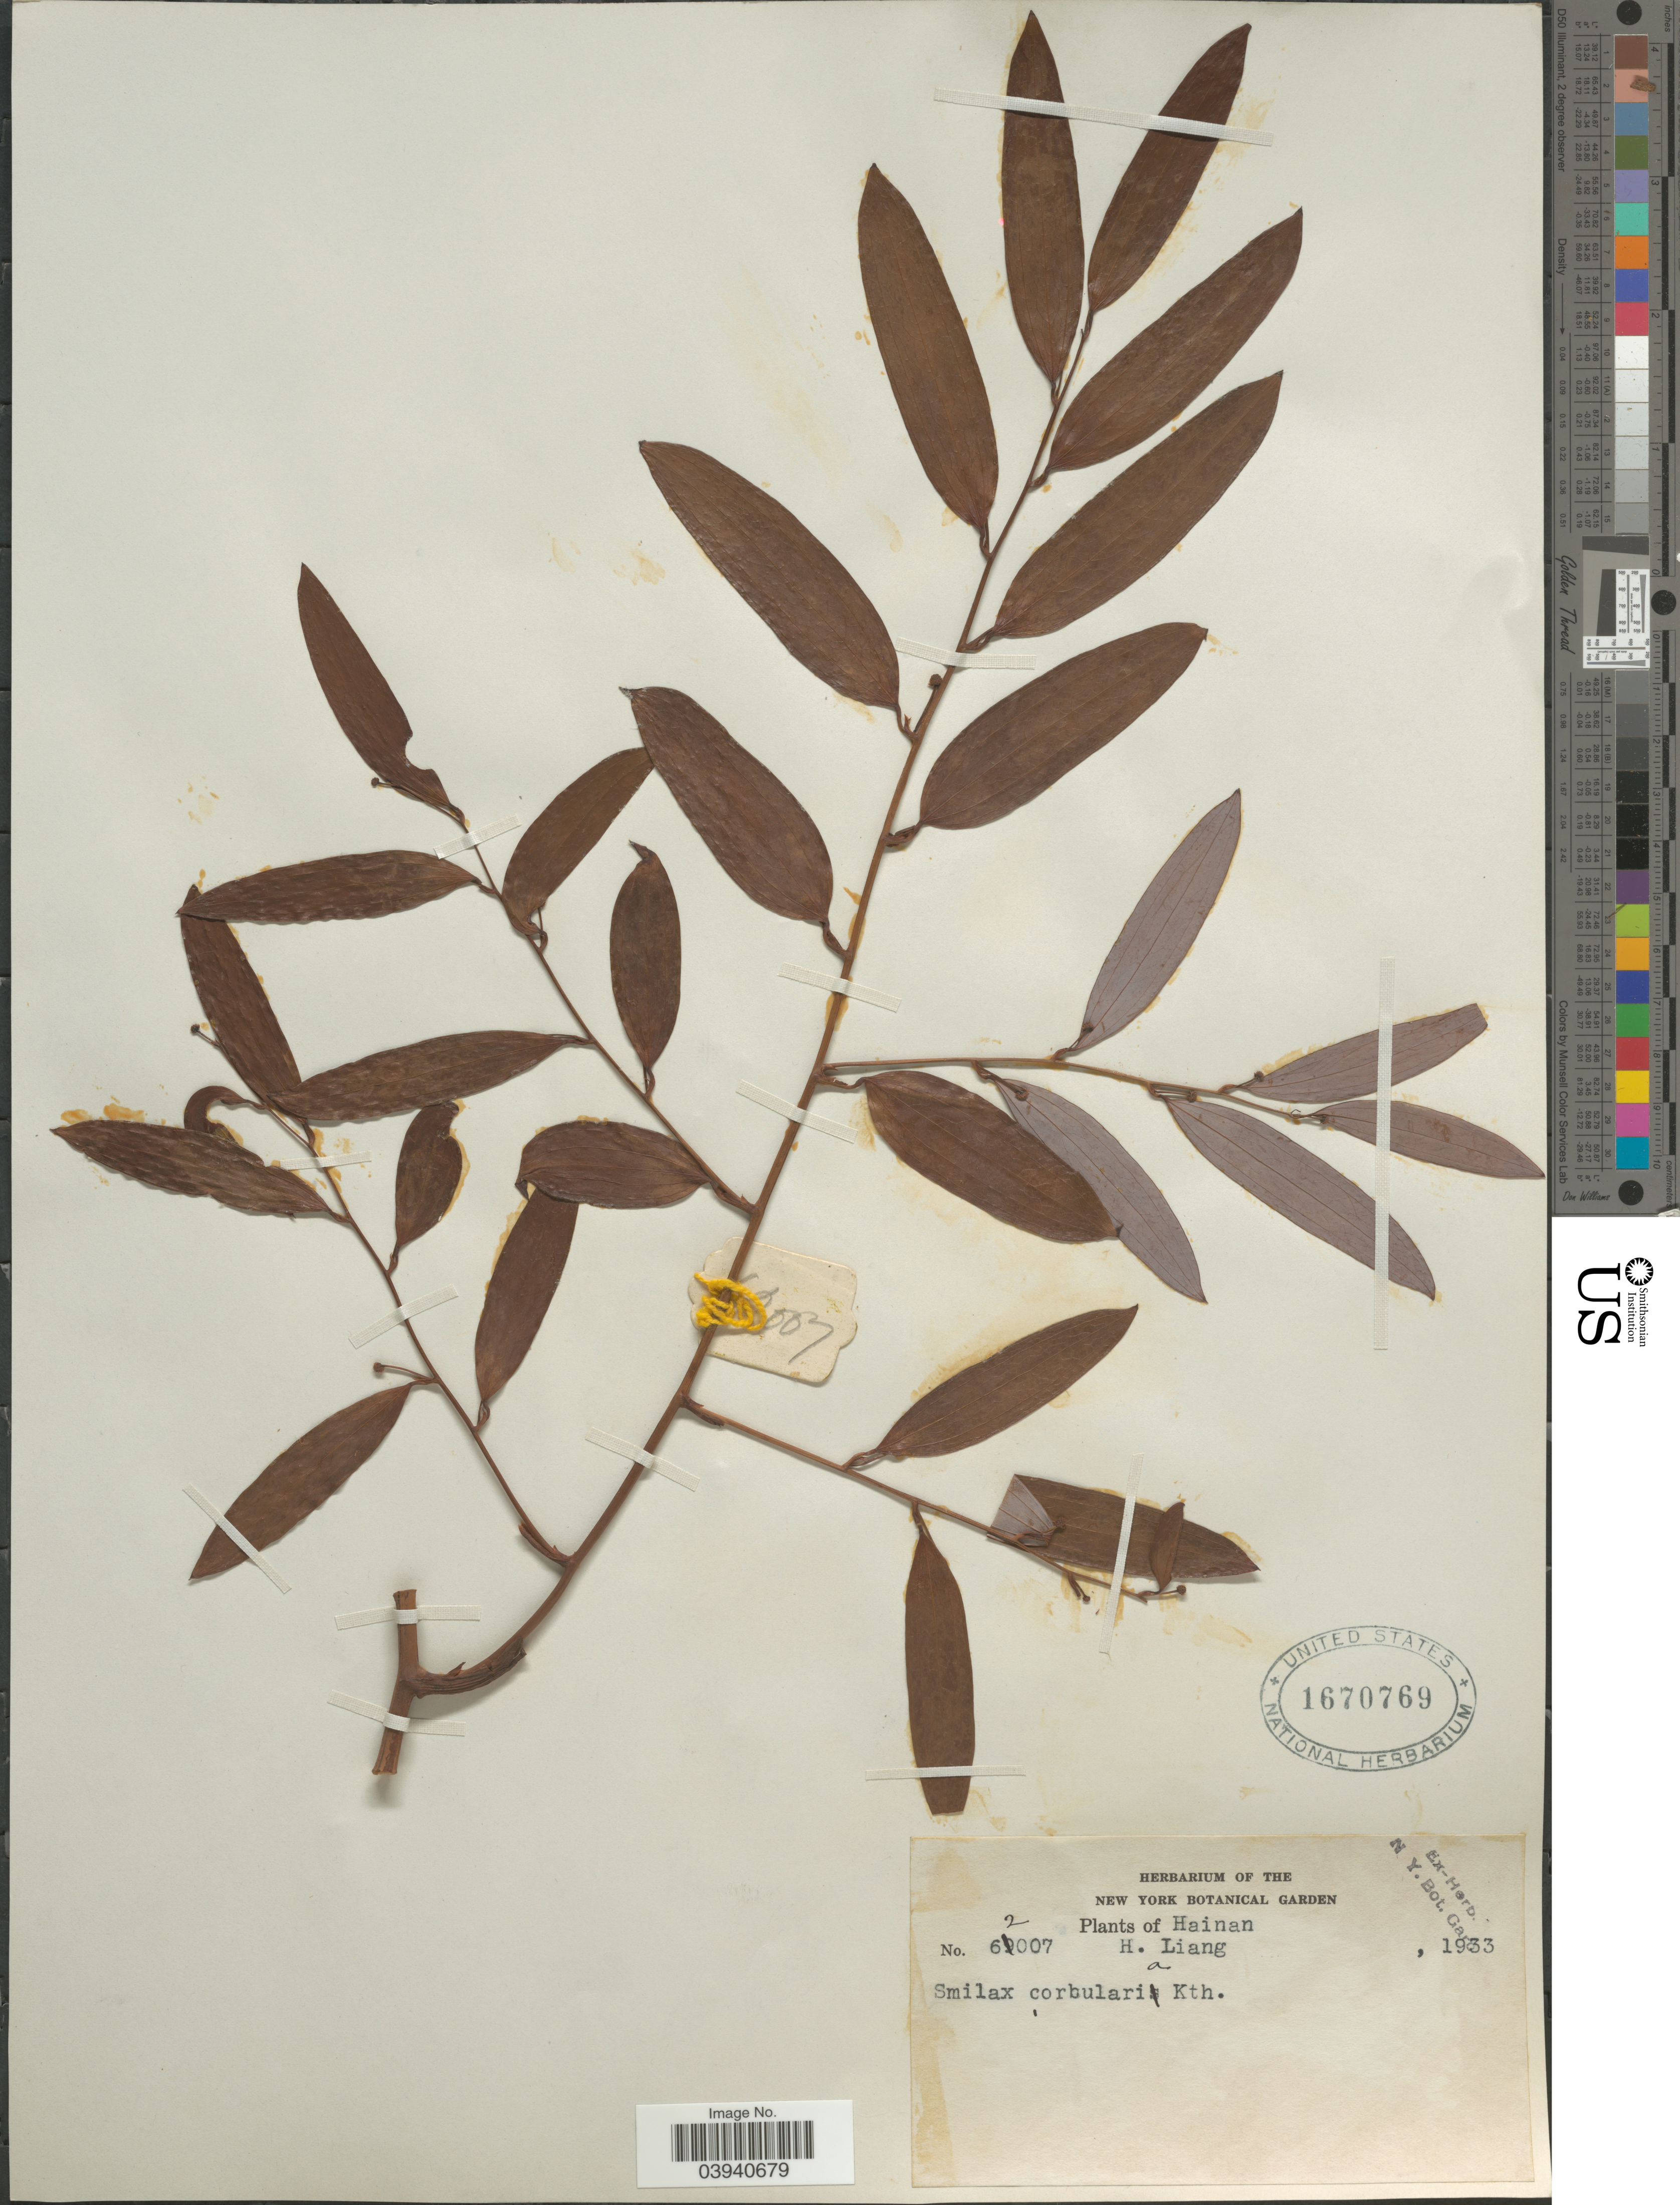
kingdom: Plantae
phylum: Tracheophyta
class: Liliopsida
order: Liliales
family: Smilacaceae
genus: Smilax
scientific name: Smilax corbularia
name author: Kunth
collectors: H. Y. Liang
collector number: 62007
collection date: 1933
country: China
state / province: Hainan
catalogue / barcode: US 1670769